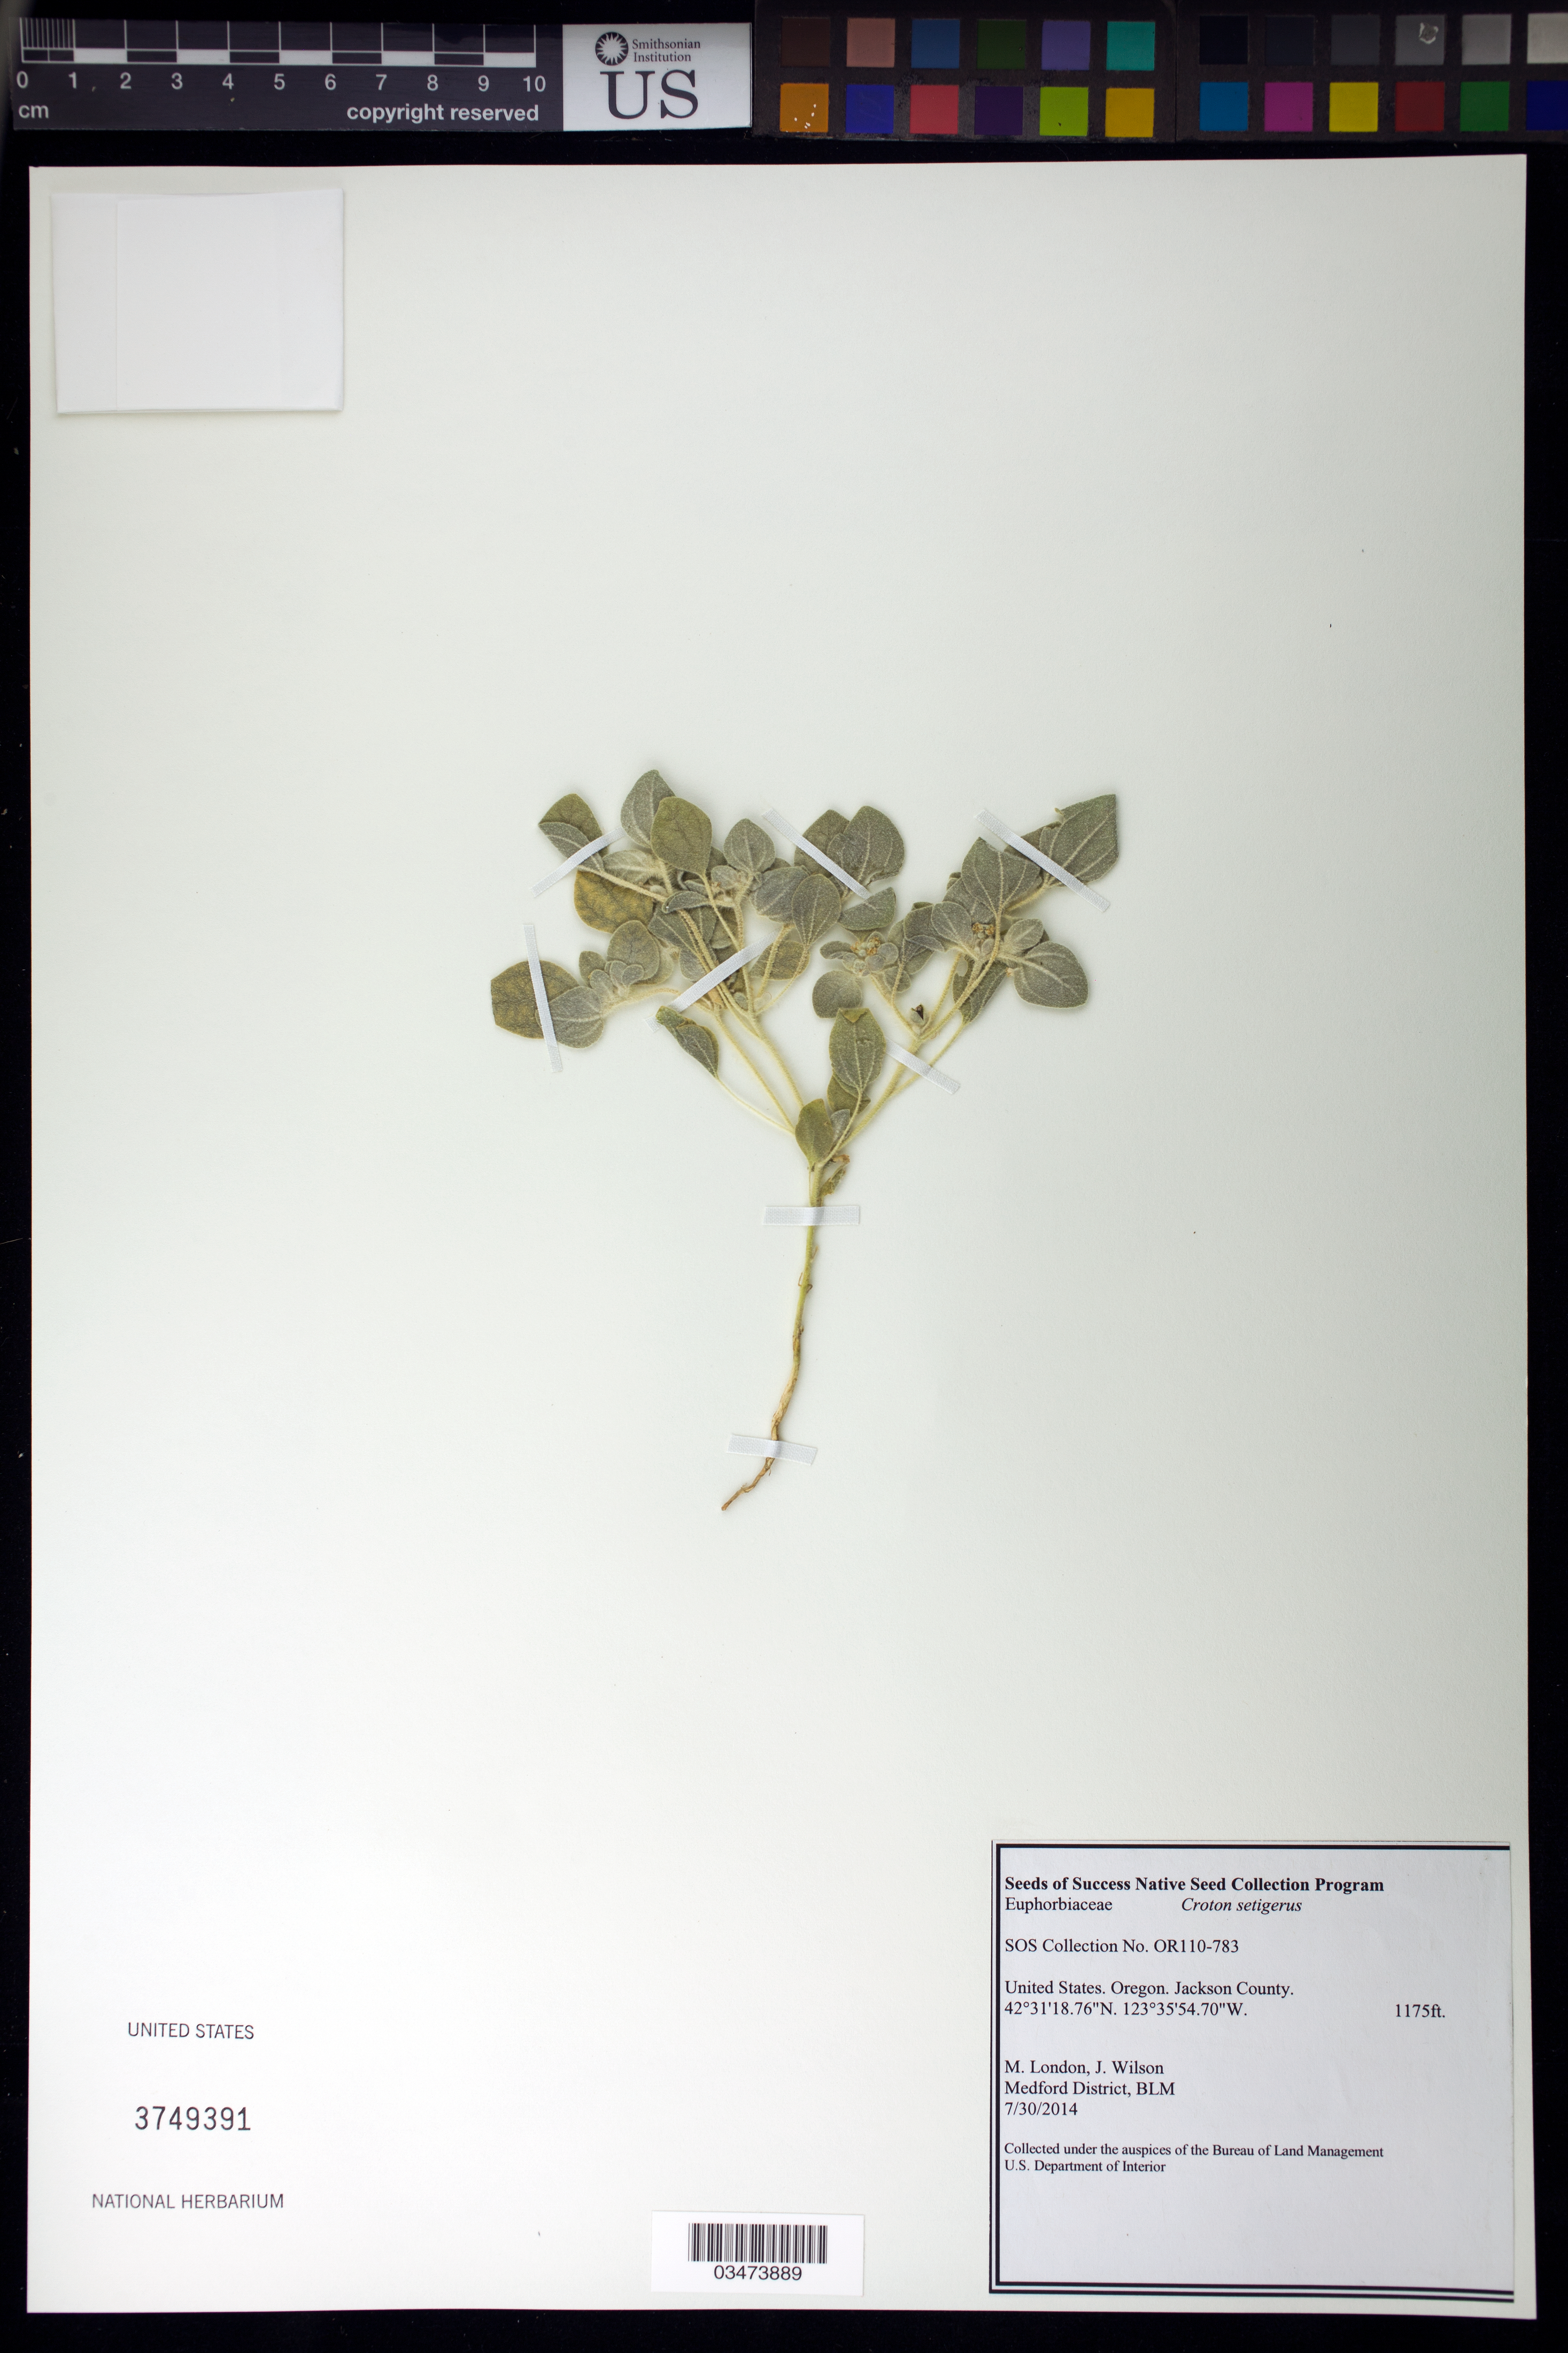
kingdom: Plantae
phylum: Tracheophyta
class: Magnoliopsida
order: Malpighiales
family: Euphorbiaceae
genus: Croton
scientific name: Croton setigerus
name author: Hook.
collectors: M. London & J. Wilson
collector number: OR110-783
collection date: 2014-07-30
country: United States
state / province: Oregon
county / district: Jackson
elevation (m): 358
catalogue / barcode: US 3749391